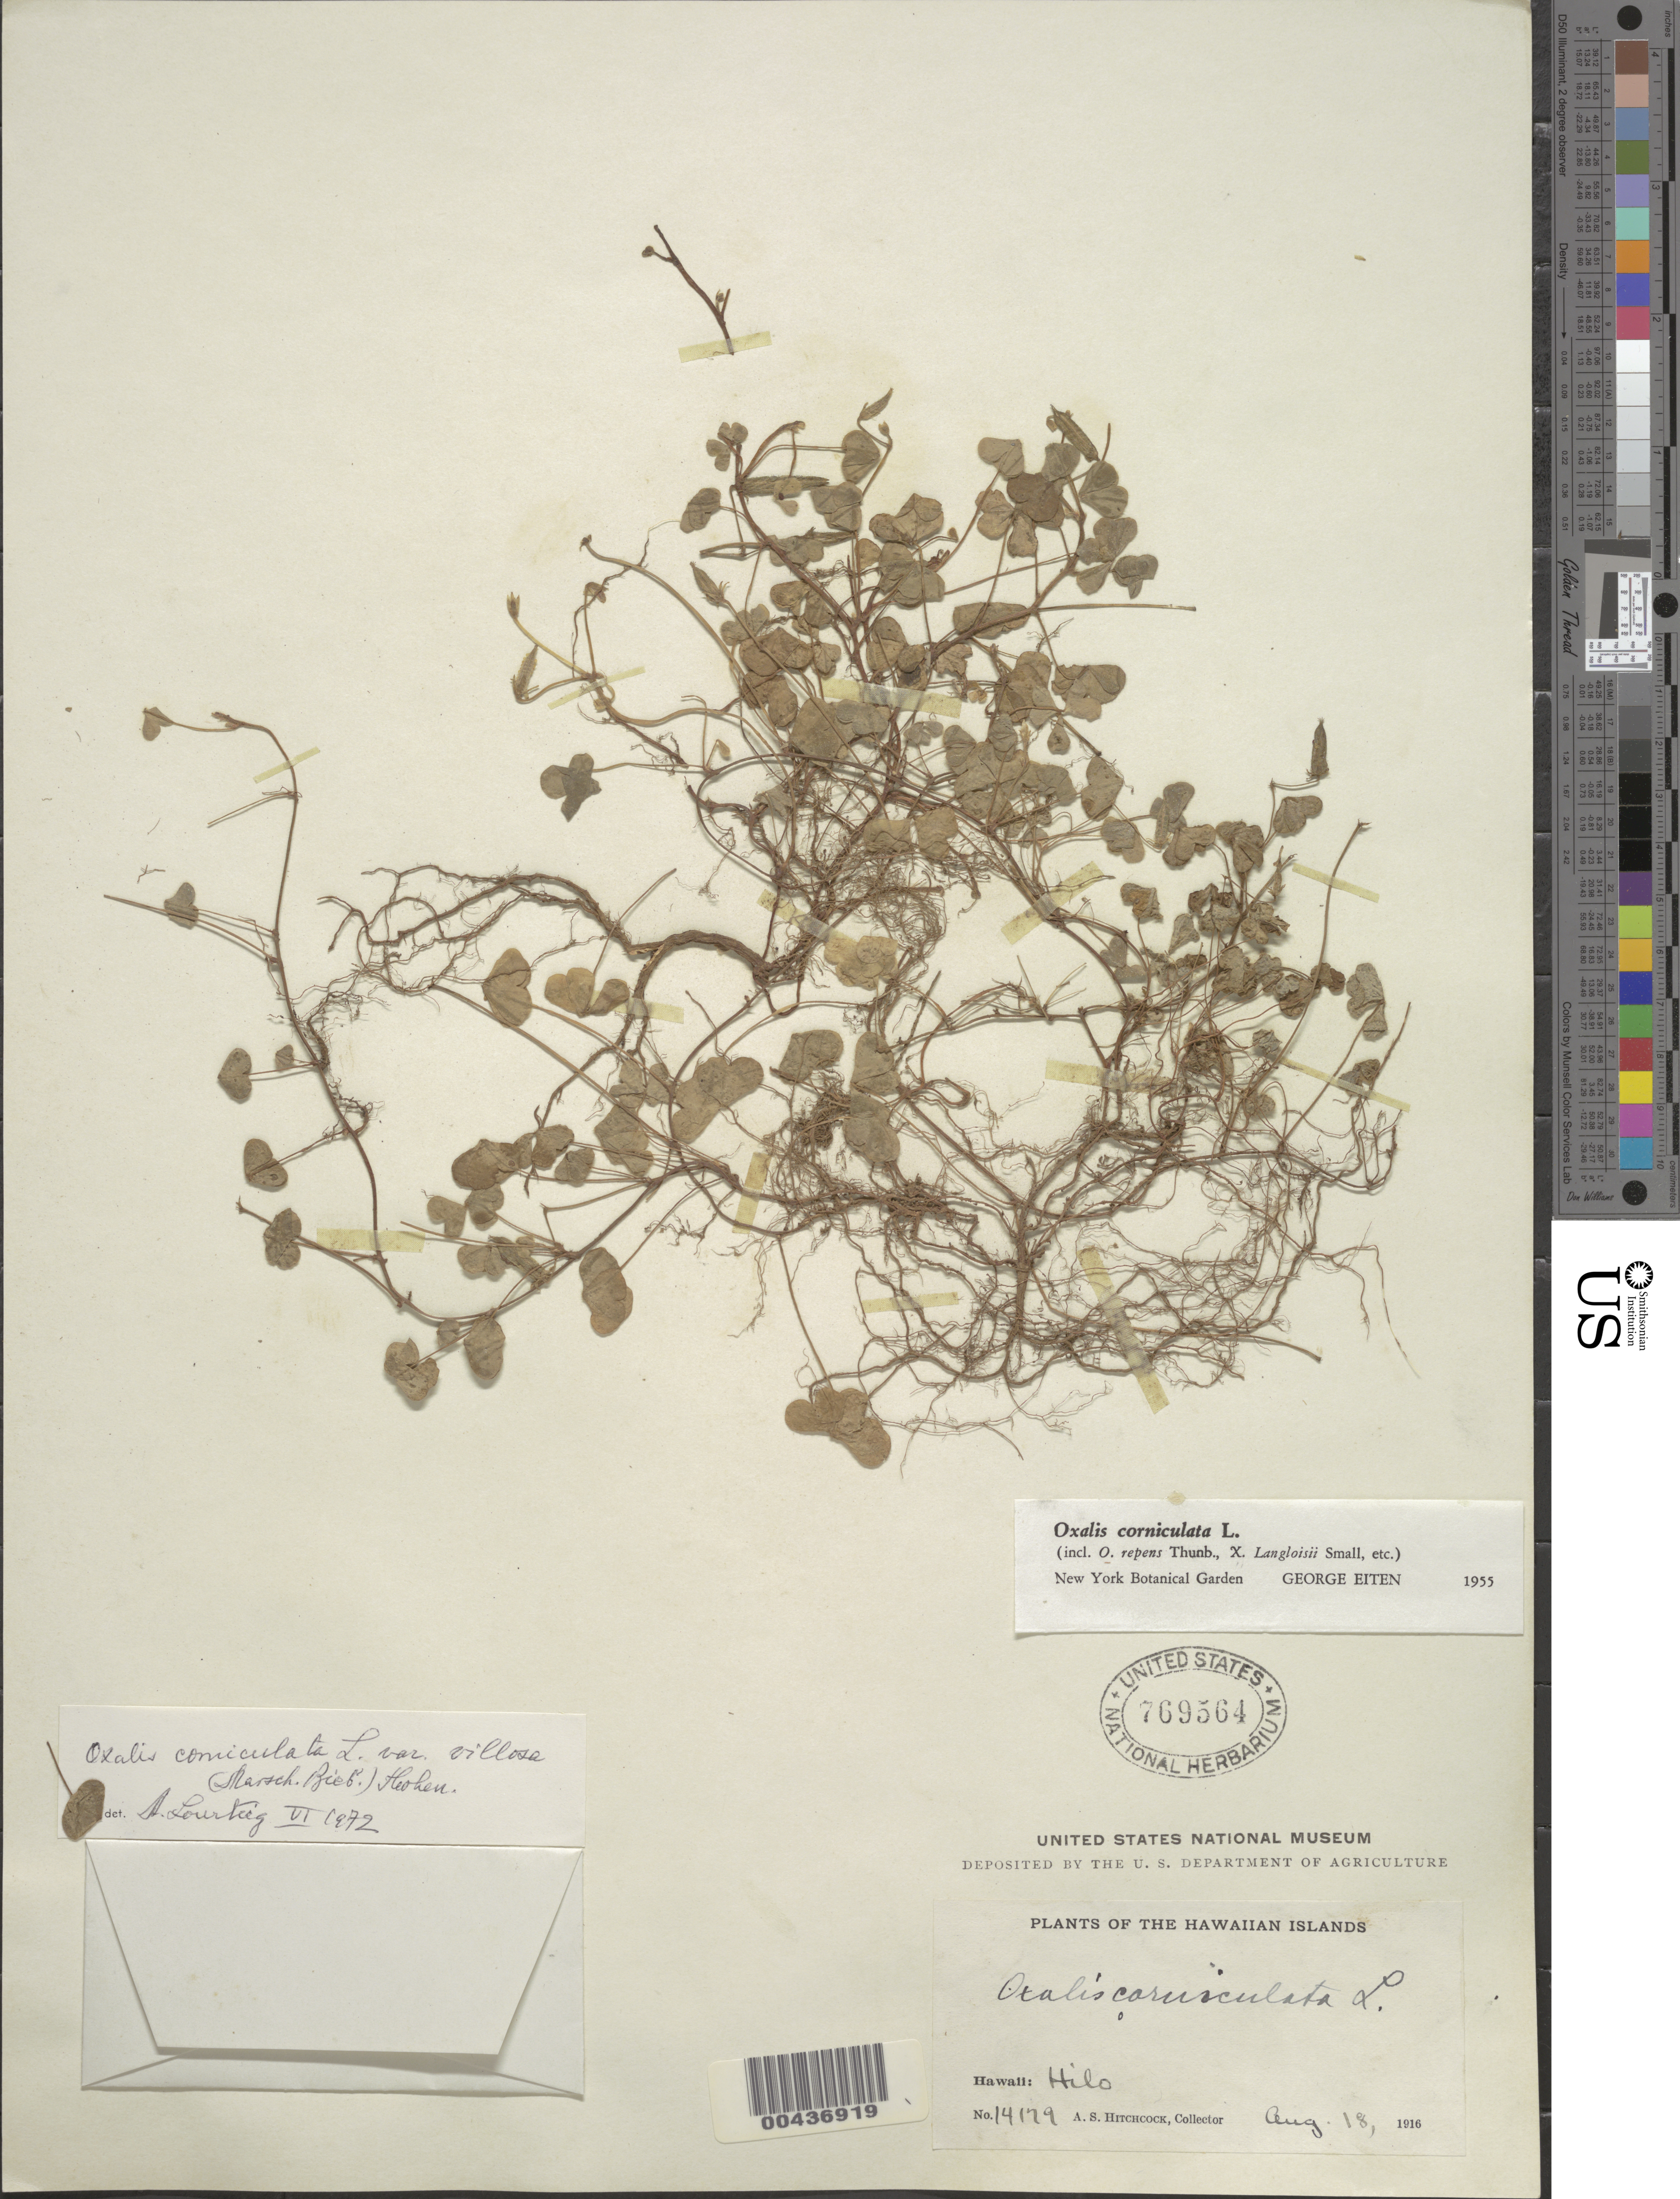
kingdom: Plantae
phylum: Tracheophyta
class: Magnoliopsida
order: Oxalidales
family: Oxalidaceae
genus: Oxalis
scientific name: Oxalis corniculata var. villosa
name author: (M. Bieb.) Hohen.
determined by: Eiten, G.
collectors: A. S. Hitchcock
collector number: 14179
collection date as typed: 18 Aug 1916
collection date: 1916-08-18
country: United States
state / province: Hawaii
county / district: Hawaii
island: Hawaii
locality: Hilo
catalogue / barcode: US 769564